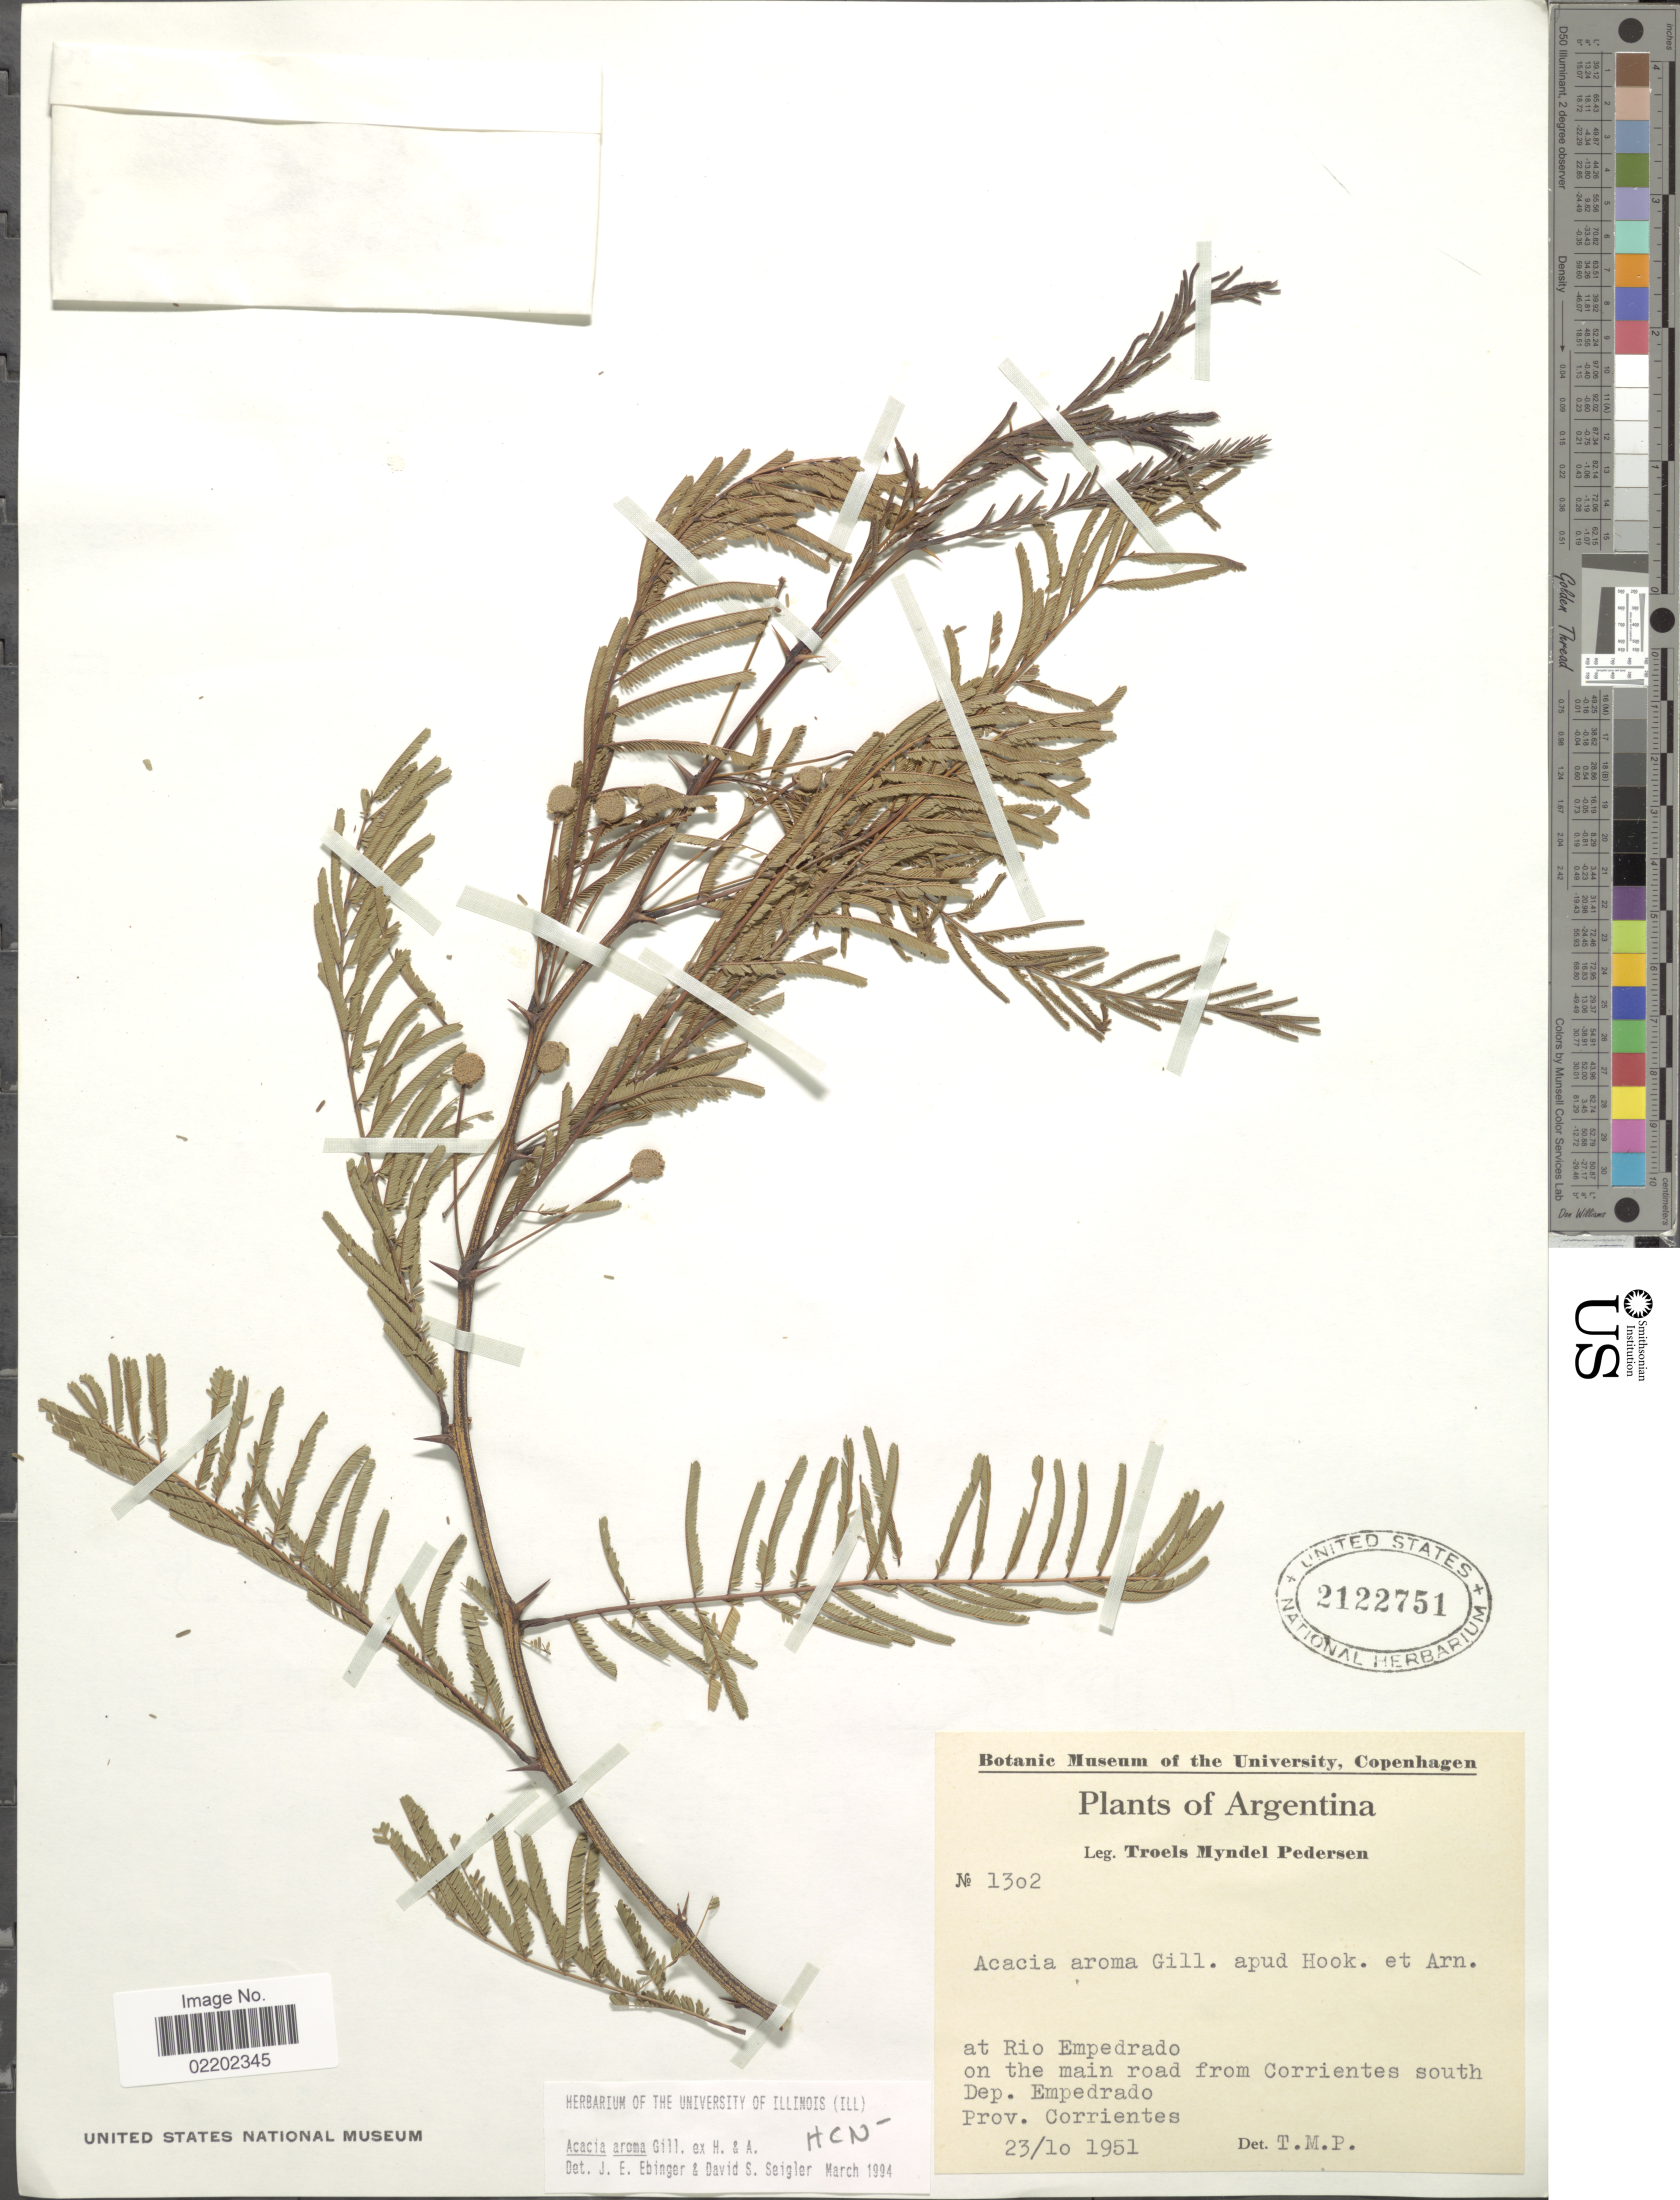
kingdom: Plantae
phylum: Tracheophyta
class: Magnoliopsida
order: Fabales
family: Fabaceae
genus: Vachellia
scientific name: Vachellia aroma var. aroma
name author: (Gillies ex Hook. & Arn.) Seigler & Ebinger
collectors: T. Pederson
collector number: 1302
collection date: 1951-10-23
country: Argentina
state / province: Corrientes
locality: At Rio Empedrado on the main road from Corrientes south Dep. Empedrado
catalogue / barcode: US 2122751